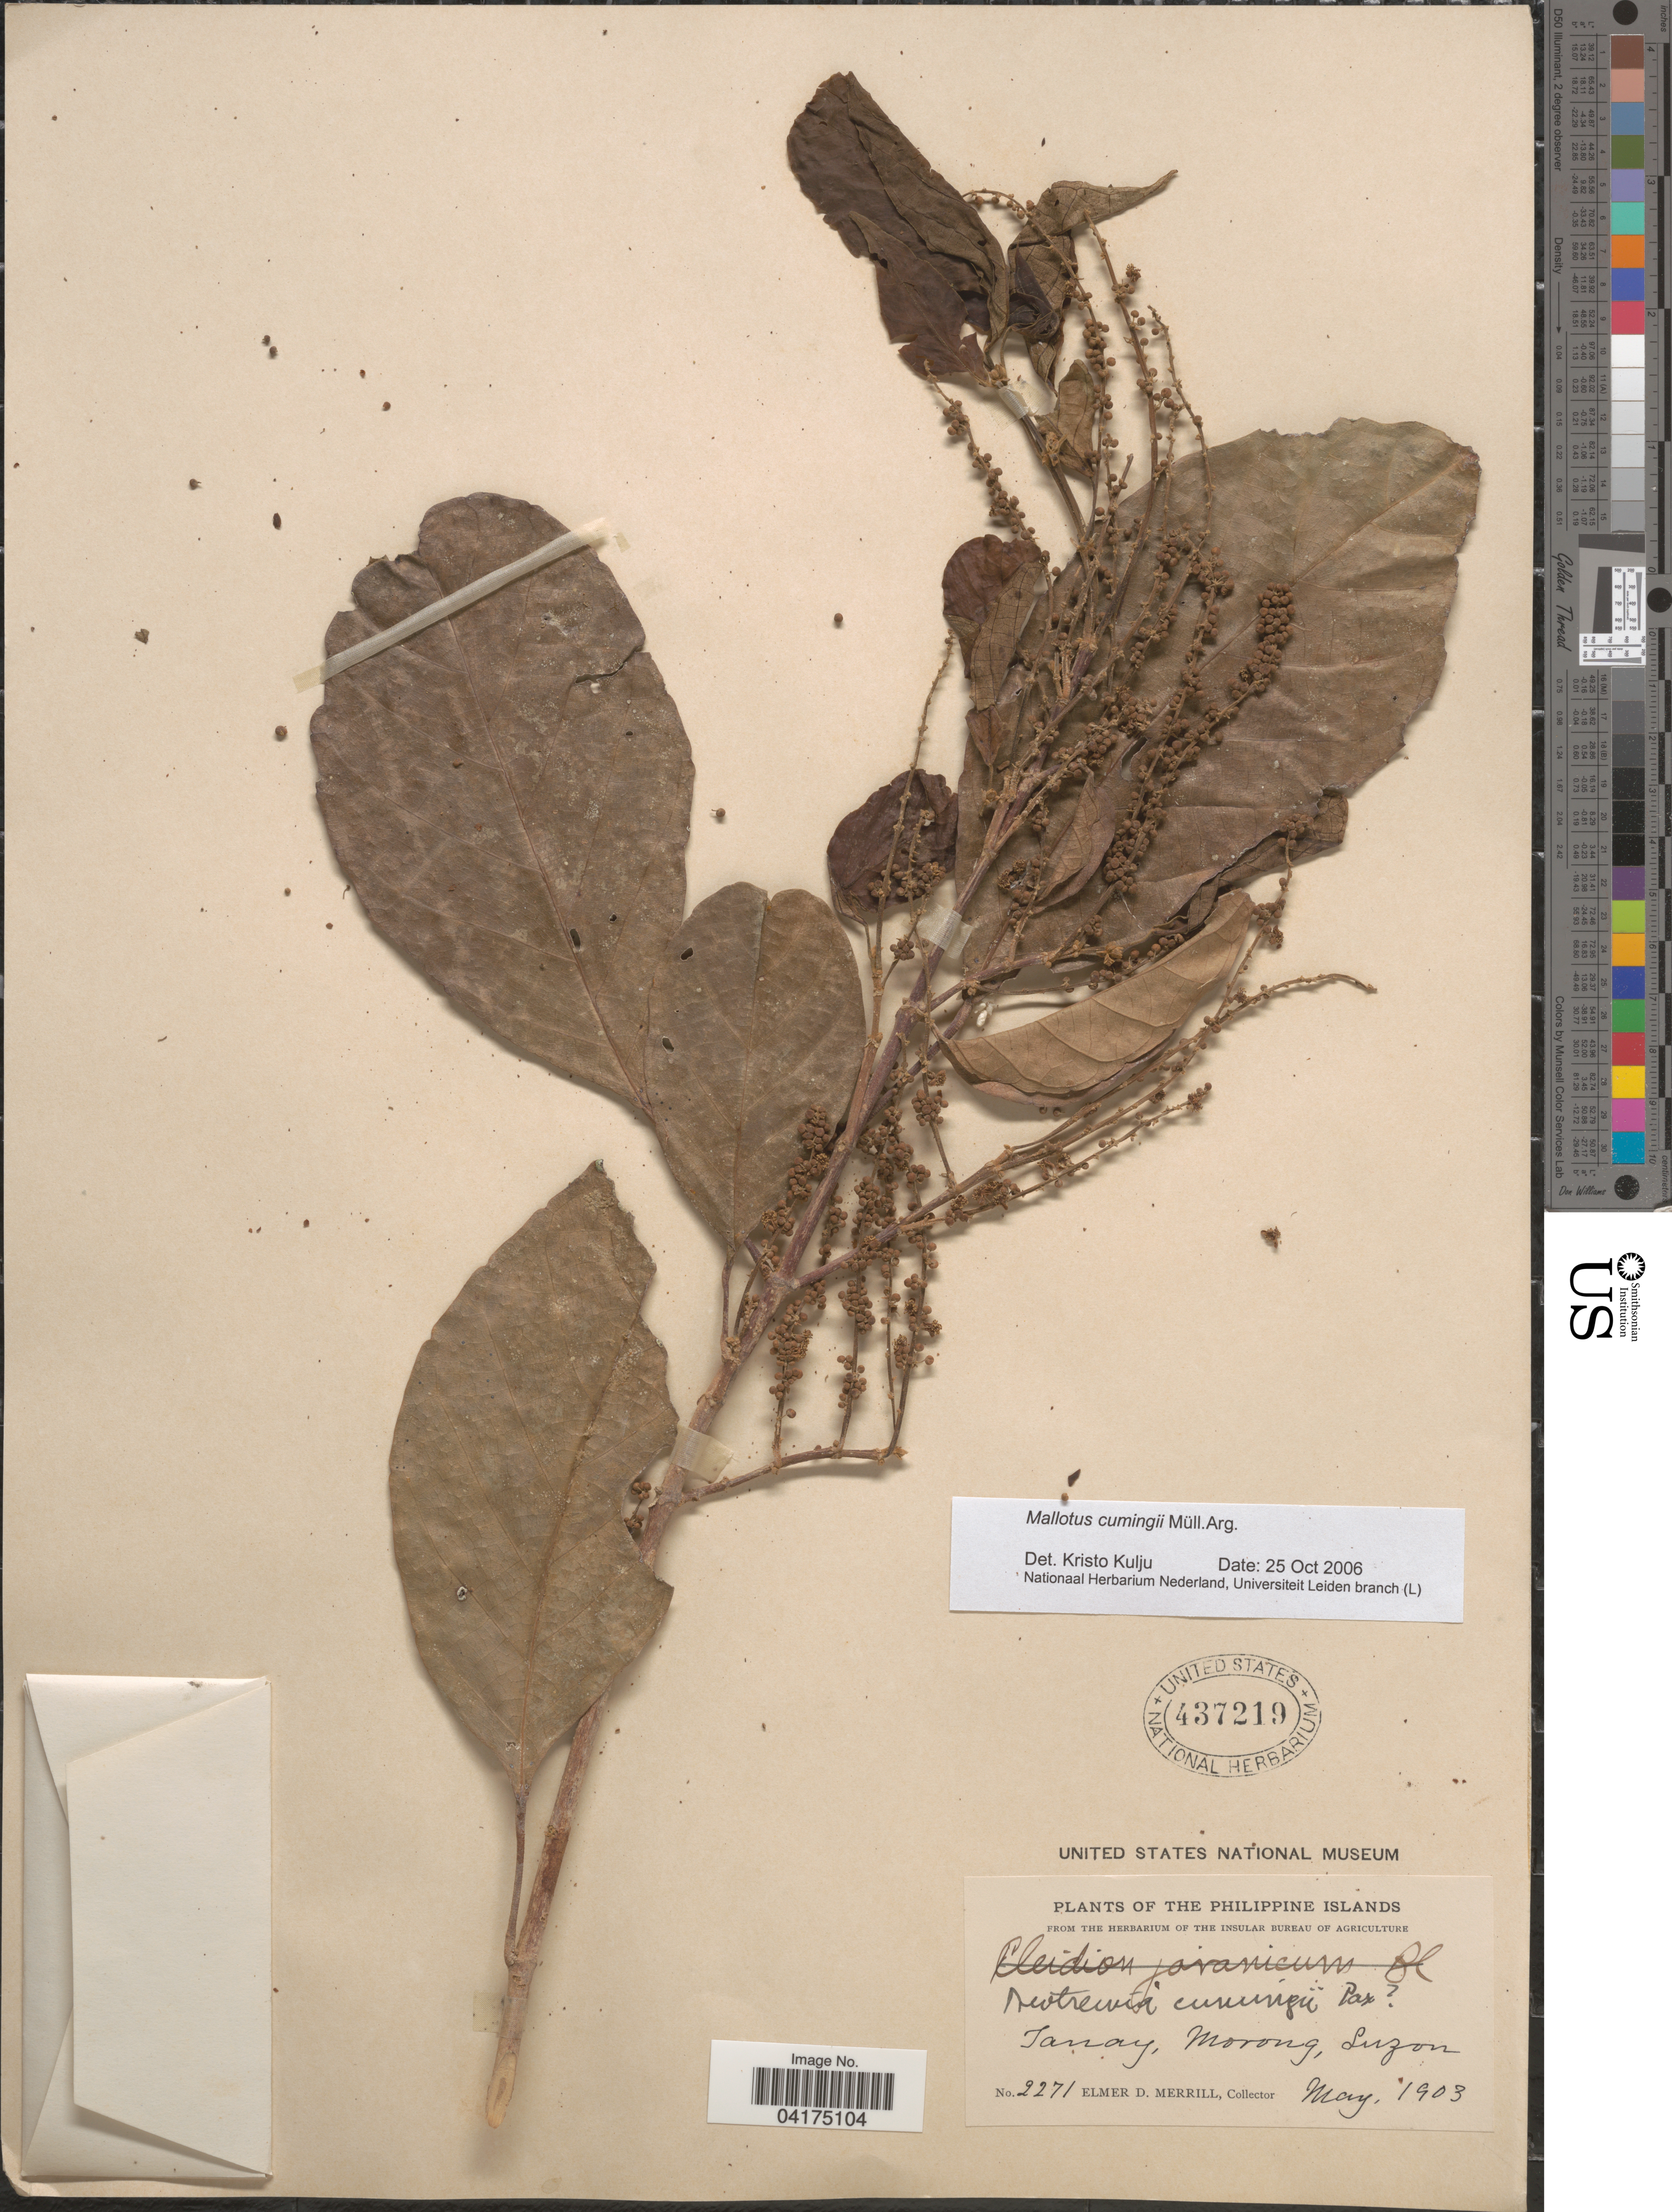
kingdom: Plantae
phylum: Tracheophyta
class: Magnoliopsida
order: Malpighiales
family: Euphorbiaceae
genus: Mallotus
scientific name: Mallotus cumingii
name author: Müll. Arg.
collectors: E. D. Merrill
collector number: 2271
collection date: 1903-05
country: Philippines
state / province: Calabarzon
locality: The Philippine Islands. Tanay, Morong, Luzon.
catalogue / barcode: US 437219